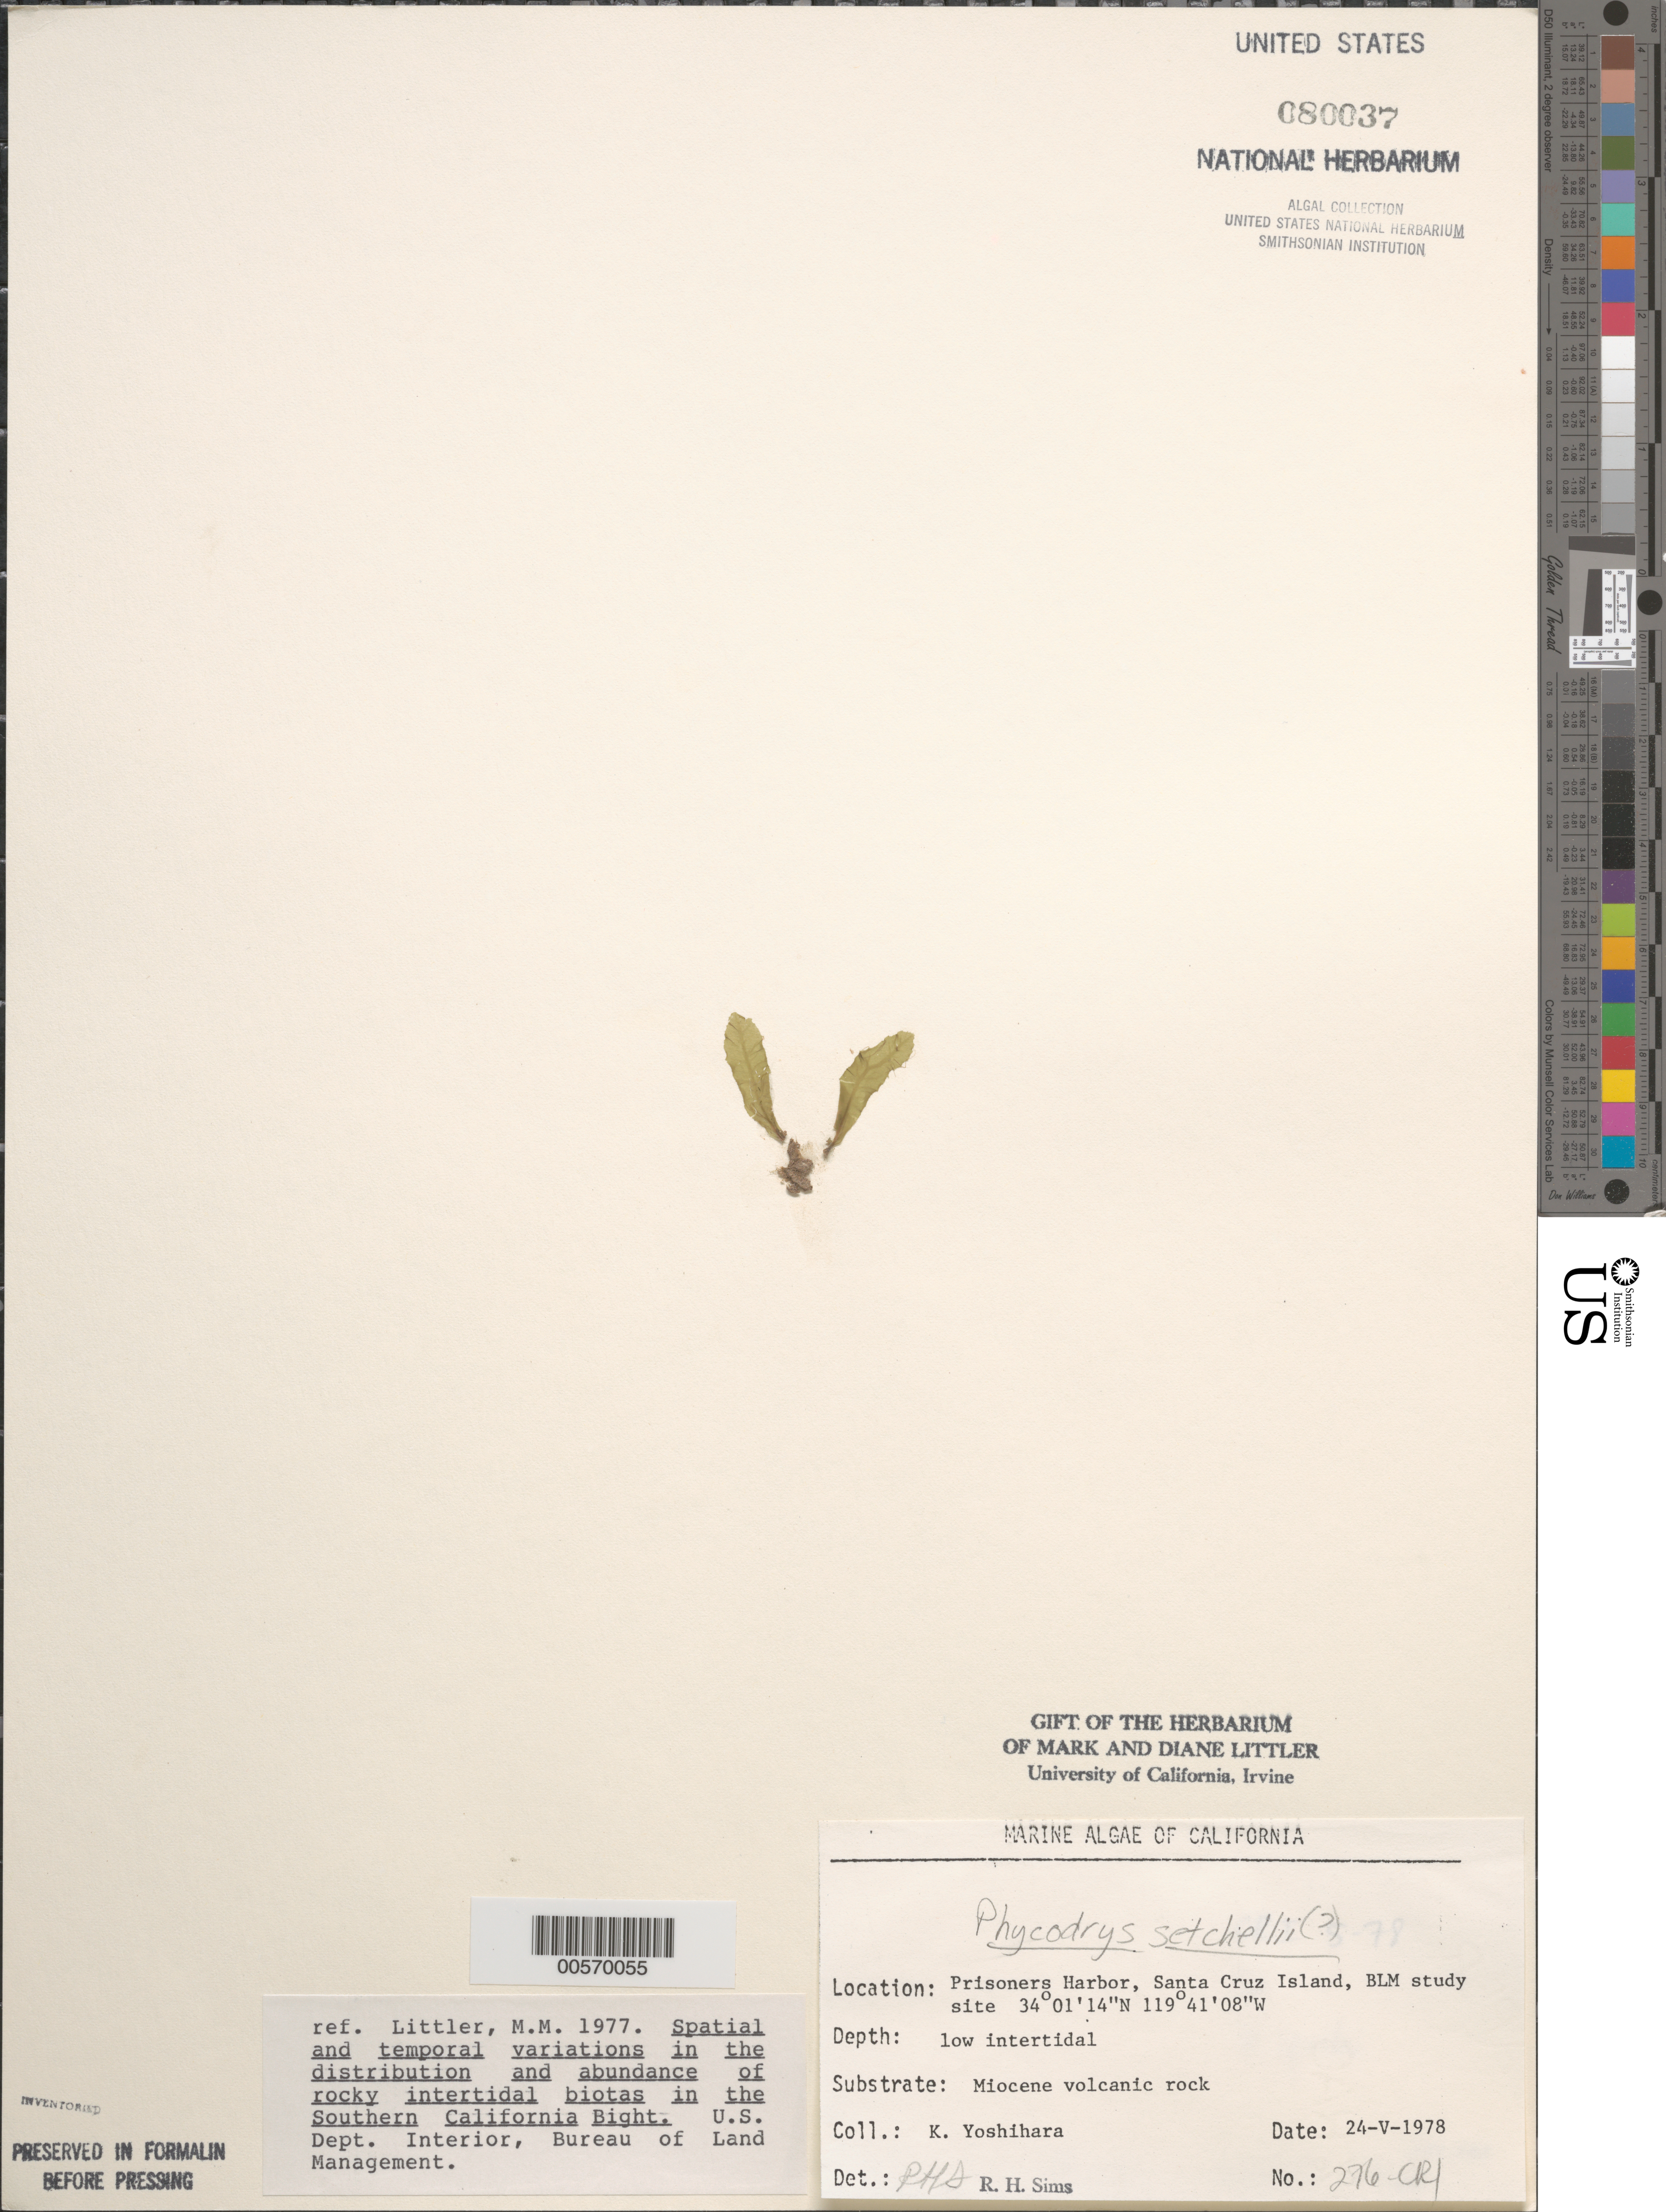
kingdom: Plantae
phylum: Rhodophyta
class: Florideophyceae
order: Ceramiales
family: Delesseriaceae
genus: Phycodrys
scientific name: Phycodrys setchellii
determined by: Sims, Robert H.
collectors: K. Yoshihara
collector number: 276-cri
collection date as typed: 24 May 1978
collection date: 1978-05-24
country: United States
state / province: California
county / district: Santa Barbara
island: Santa Cruz Island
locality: Prisoners Harbor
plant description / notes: BLM-SOCALBIGHT Rocky Intertidal Survey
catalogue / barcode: US 80037